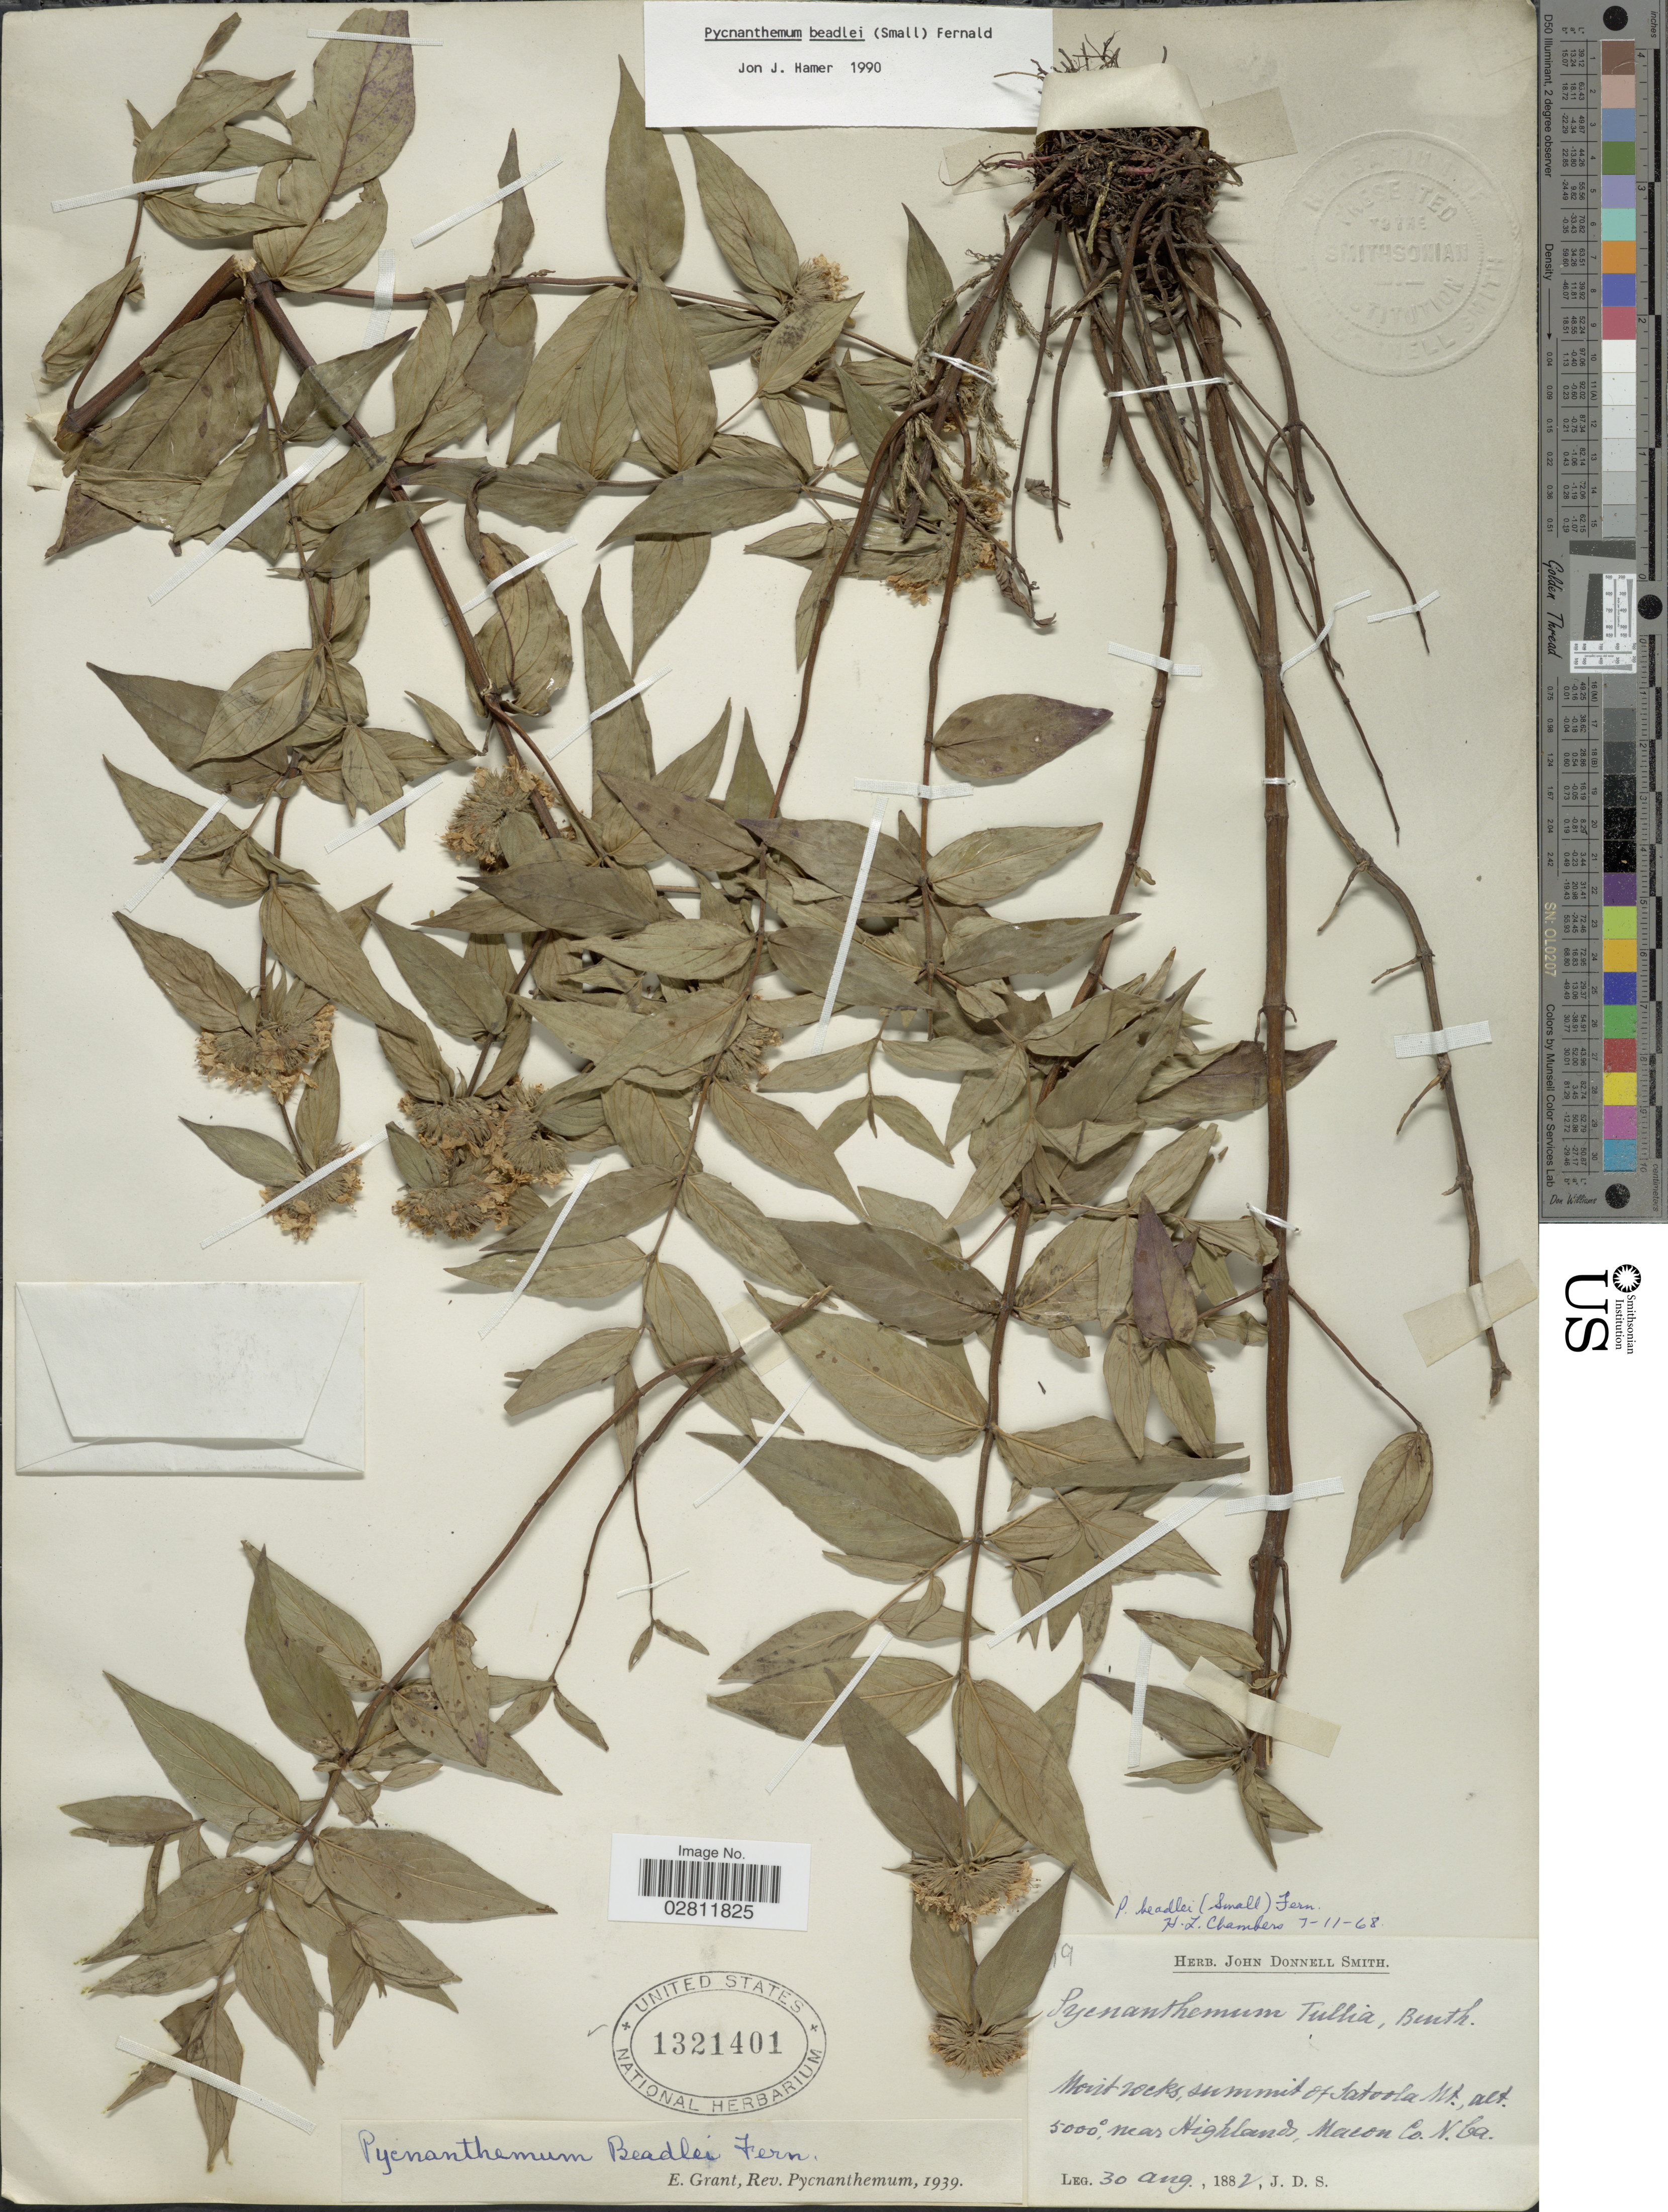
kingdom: Plantae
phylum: Tracheophyta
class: Magnoliopsida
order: Lamiales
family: Lamiaceae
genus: Pycnanthemum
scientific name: Pycnanthemum beadlei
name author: (Small) Fernald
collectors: J. Donnell Smith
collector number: !19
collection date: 1882-08-30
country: United States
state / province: North Carolina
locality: Moist rocks, summit of Satoola Mt., near Highlands, Macon Co.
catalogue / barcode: US 1321401